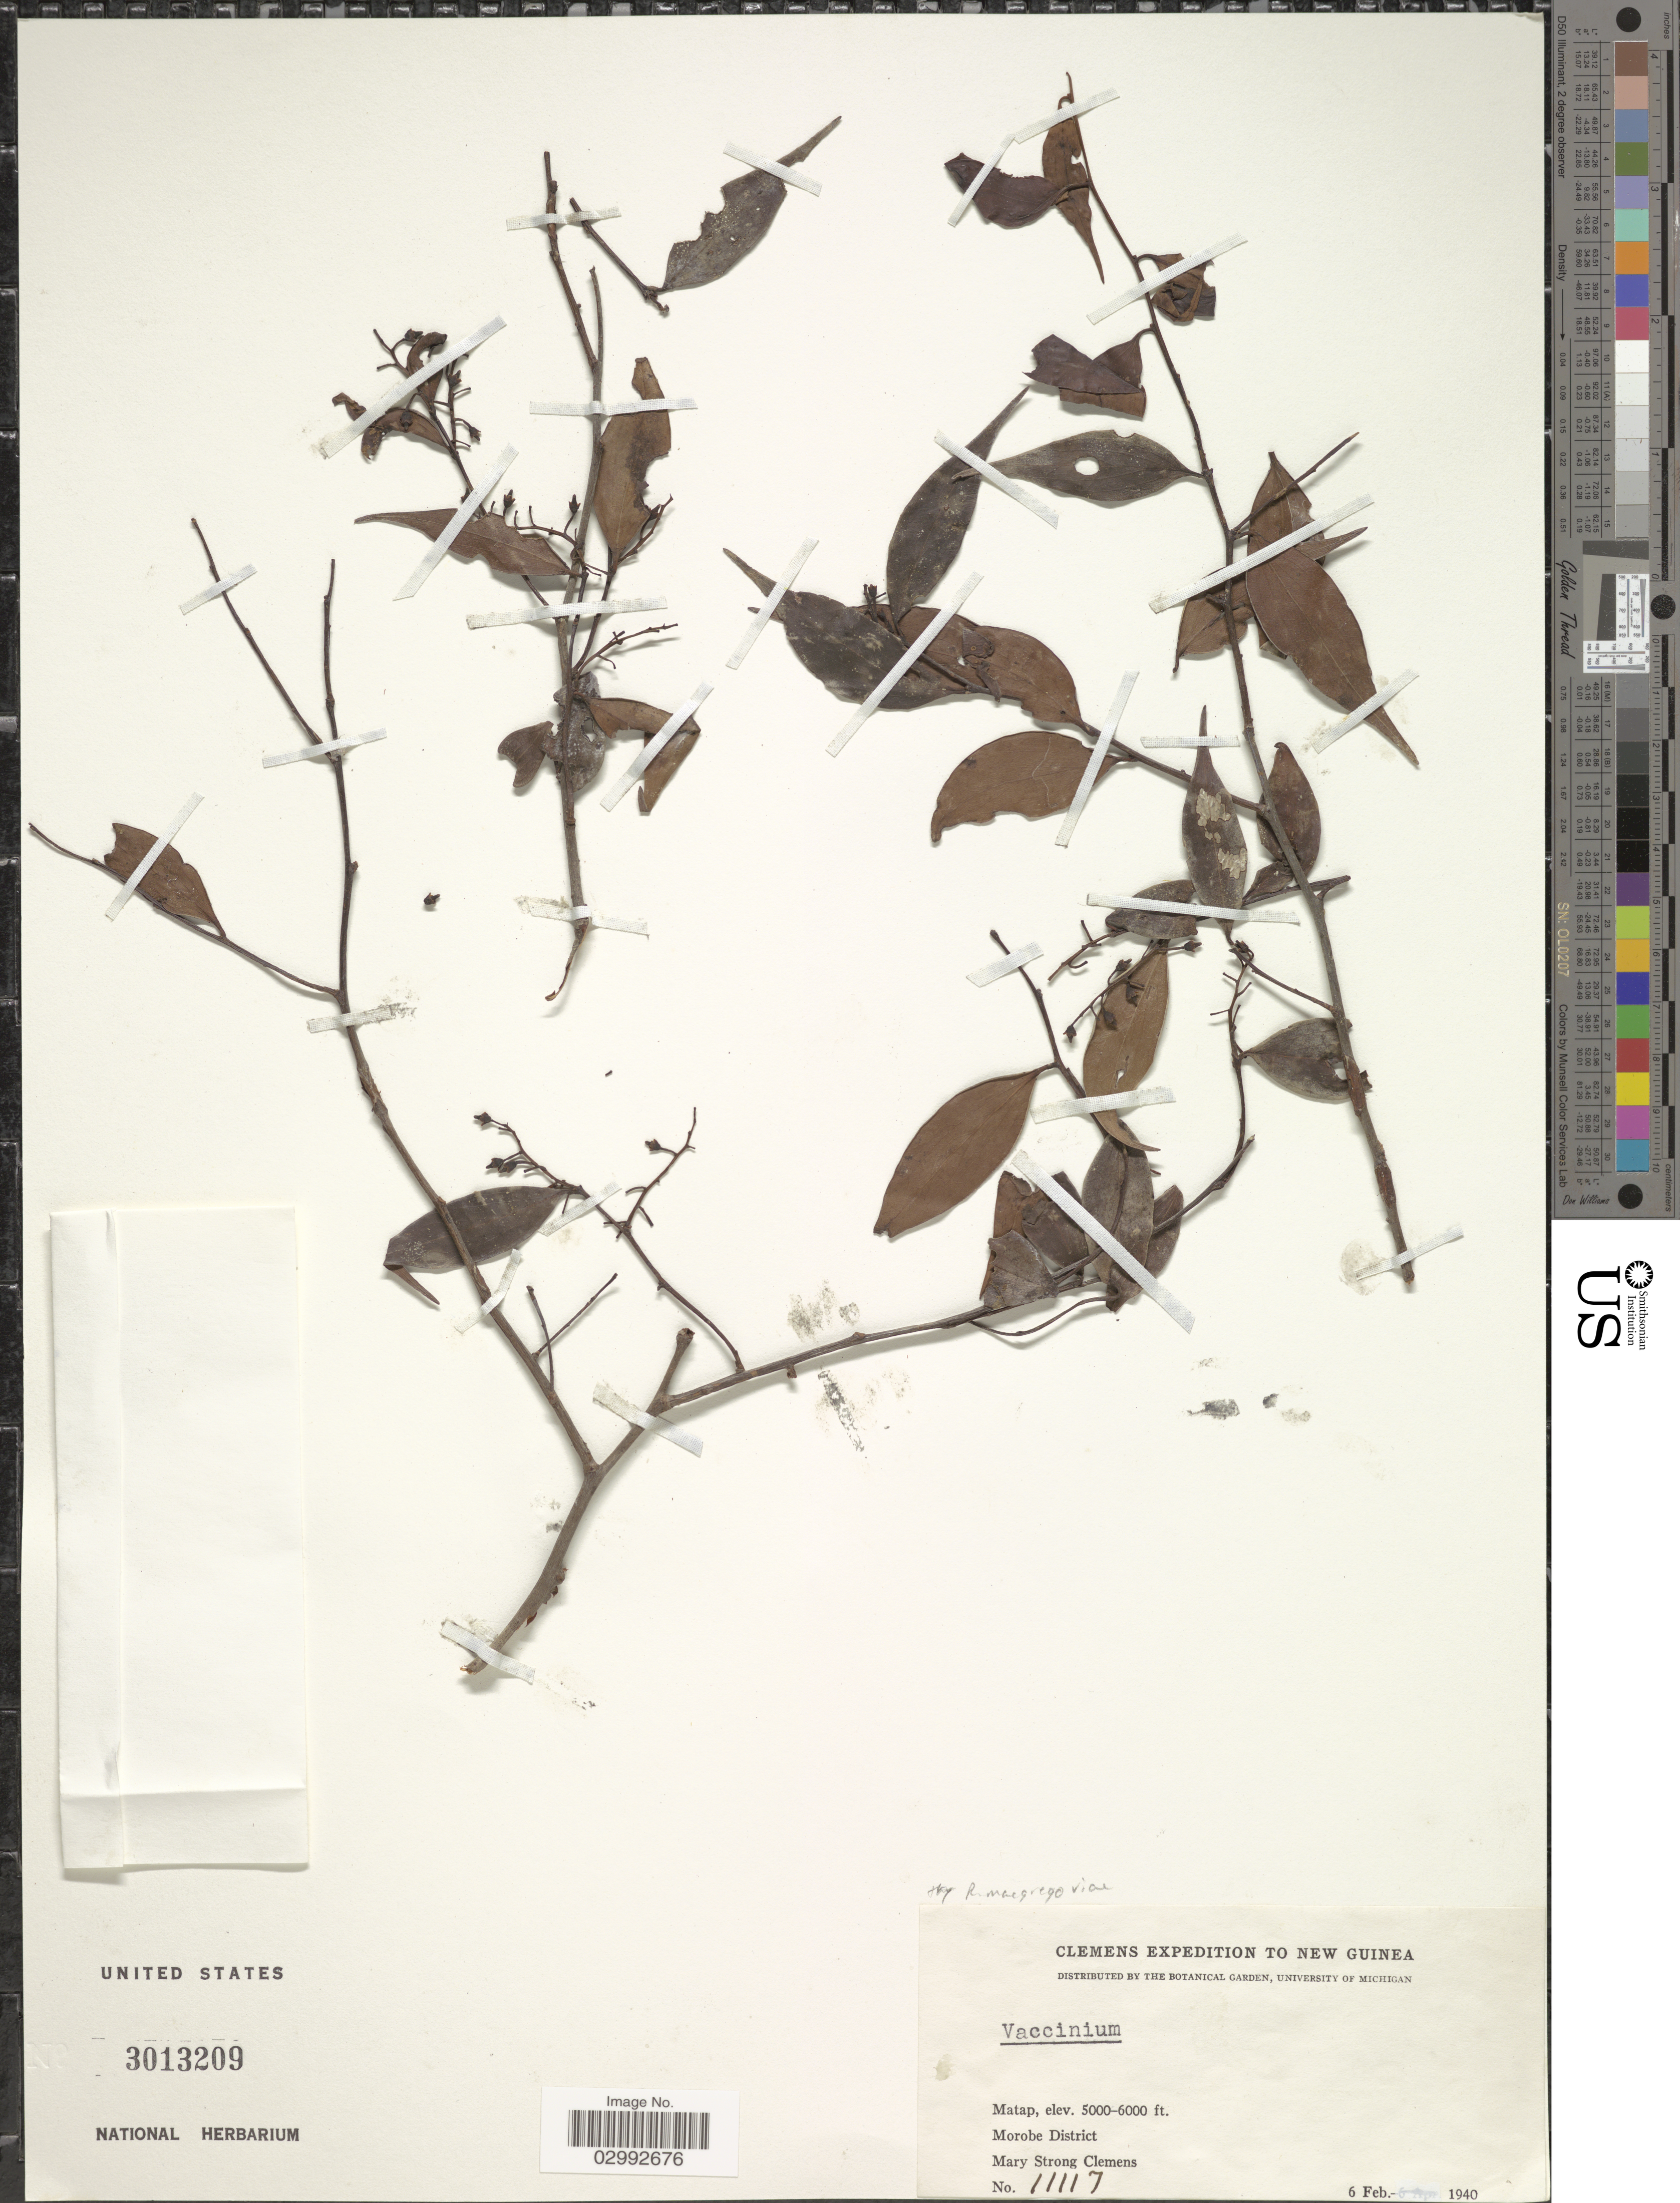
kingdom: Plantae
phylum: Tracheophyta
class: Magnoliopsida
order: Ericales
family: Ericaceae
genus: Vaccinium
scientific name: Vaccinium sp.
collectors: M. S. Clemens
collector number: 11117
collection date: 1940-02-06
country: Papua New Guinea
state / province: Morobe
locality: New Guinea, Matap, Morobe District.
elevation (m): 1524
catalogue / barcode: US 3013209